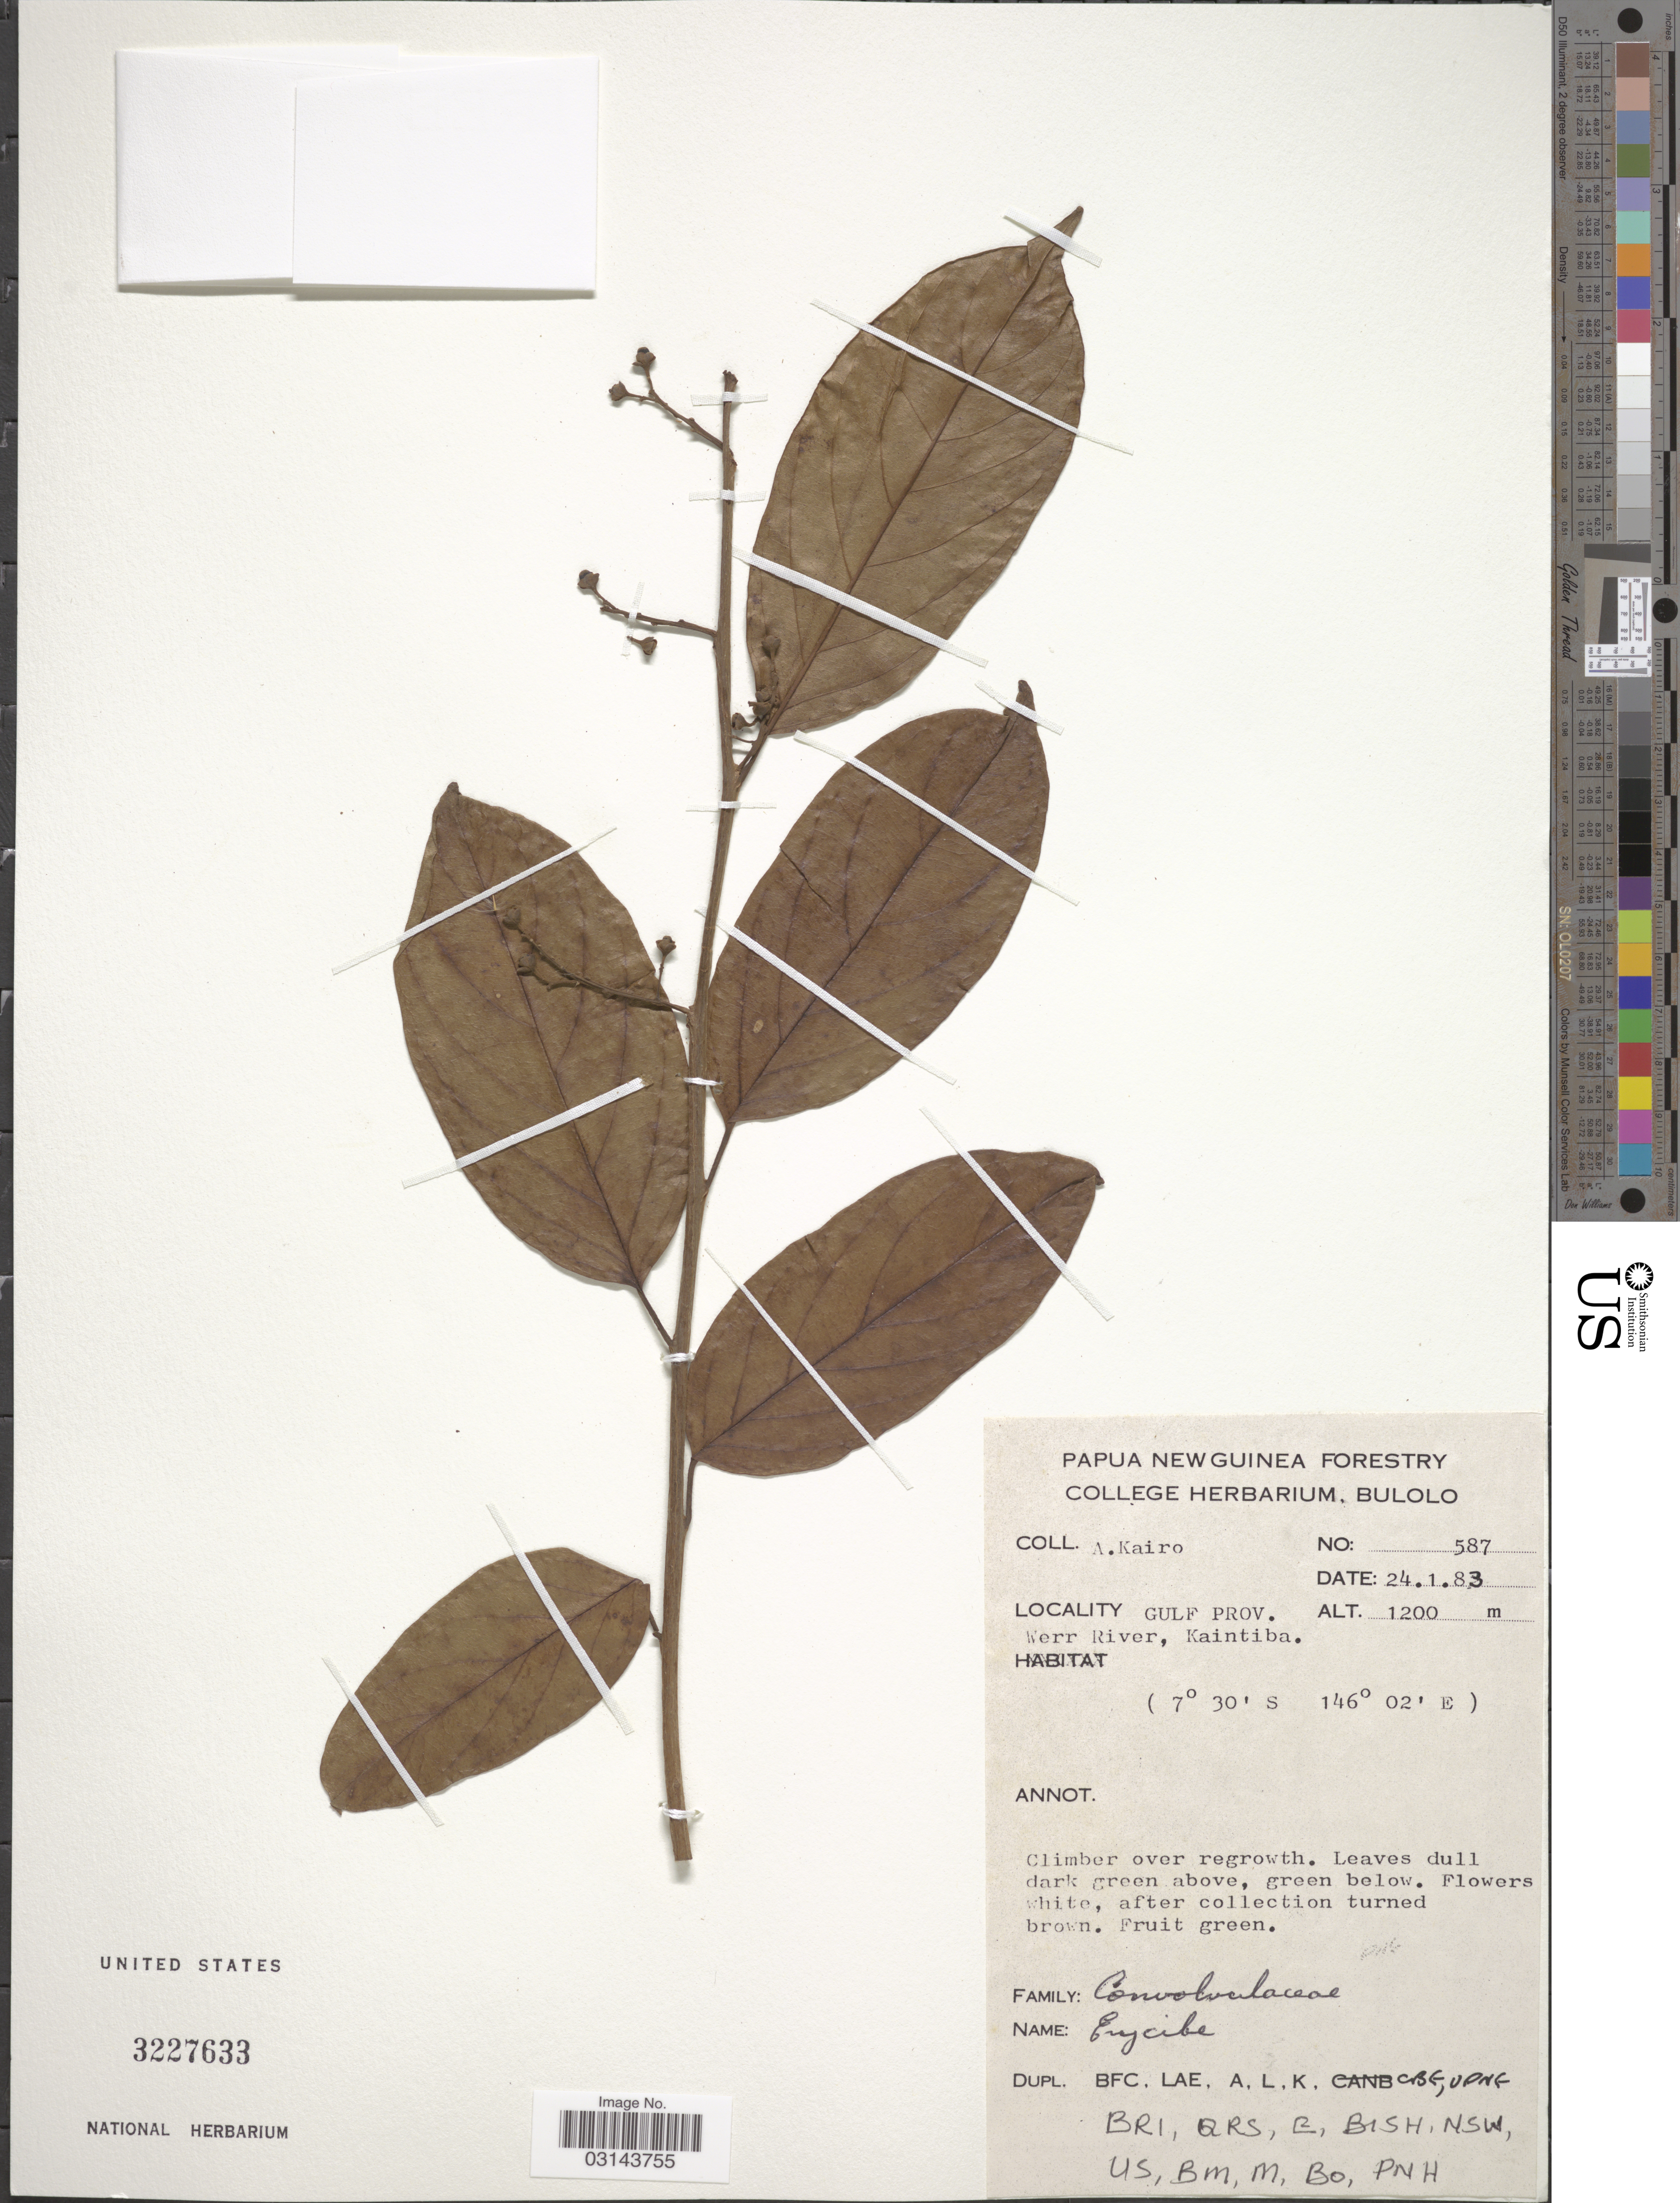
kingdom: Plantae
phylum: Tracheophyta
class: Magnoliopsida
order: Solanales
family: Convolvulaceae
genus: Erycibe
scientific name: Erycibe sp.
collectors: A. Kairo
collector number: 587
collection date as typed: Transcribed d/m/y: 24/1/83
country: Papua New Guinea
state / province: Gulf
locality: Werr River, Kaintiba.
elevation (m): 1200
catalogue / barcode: US 3227633